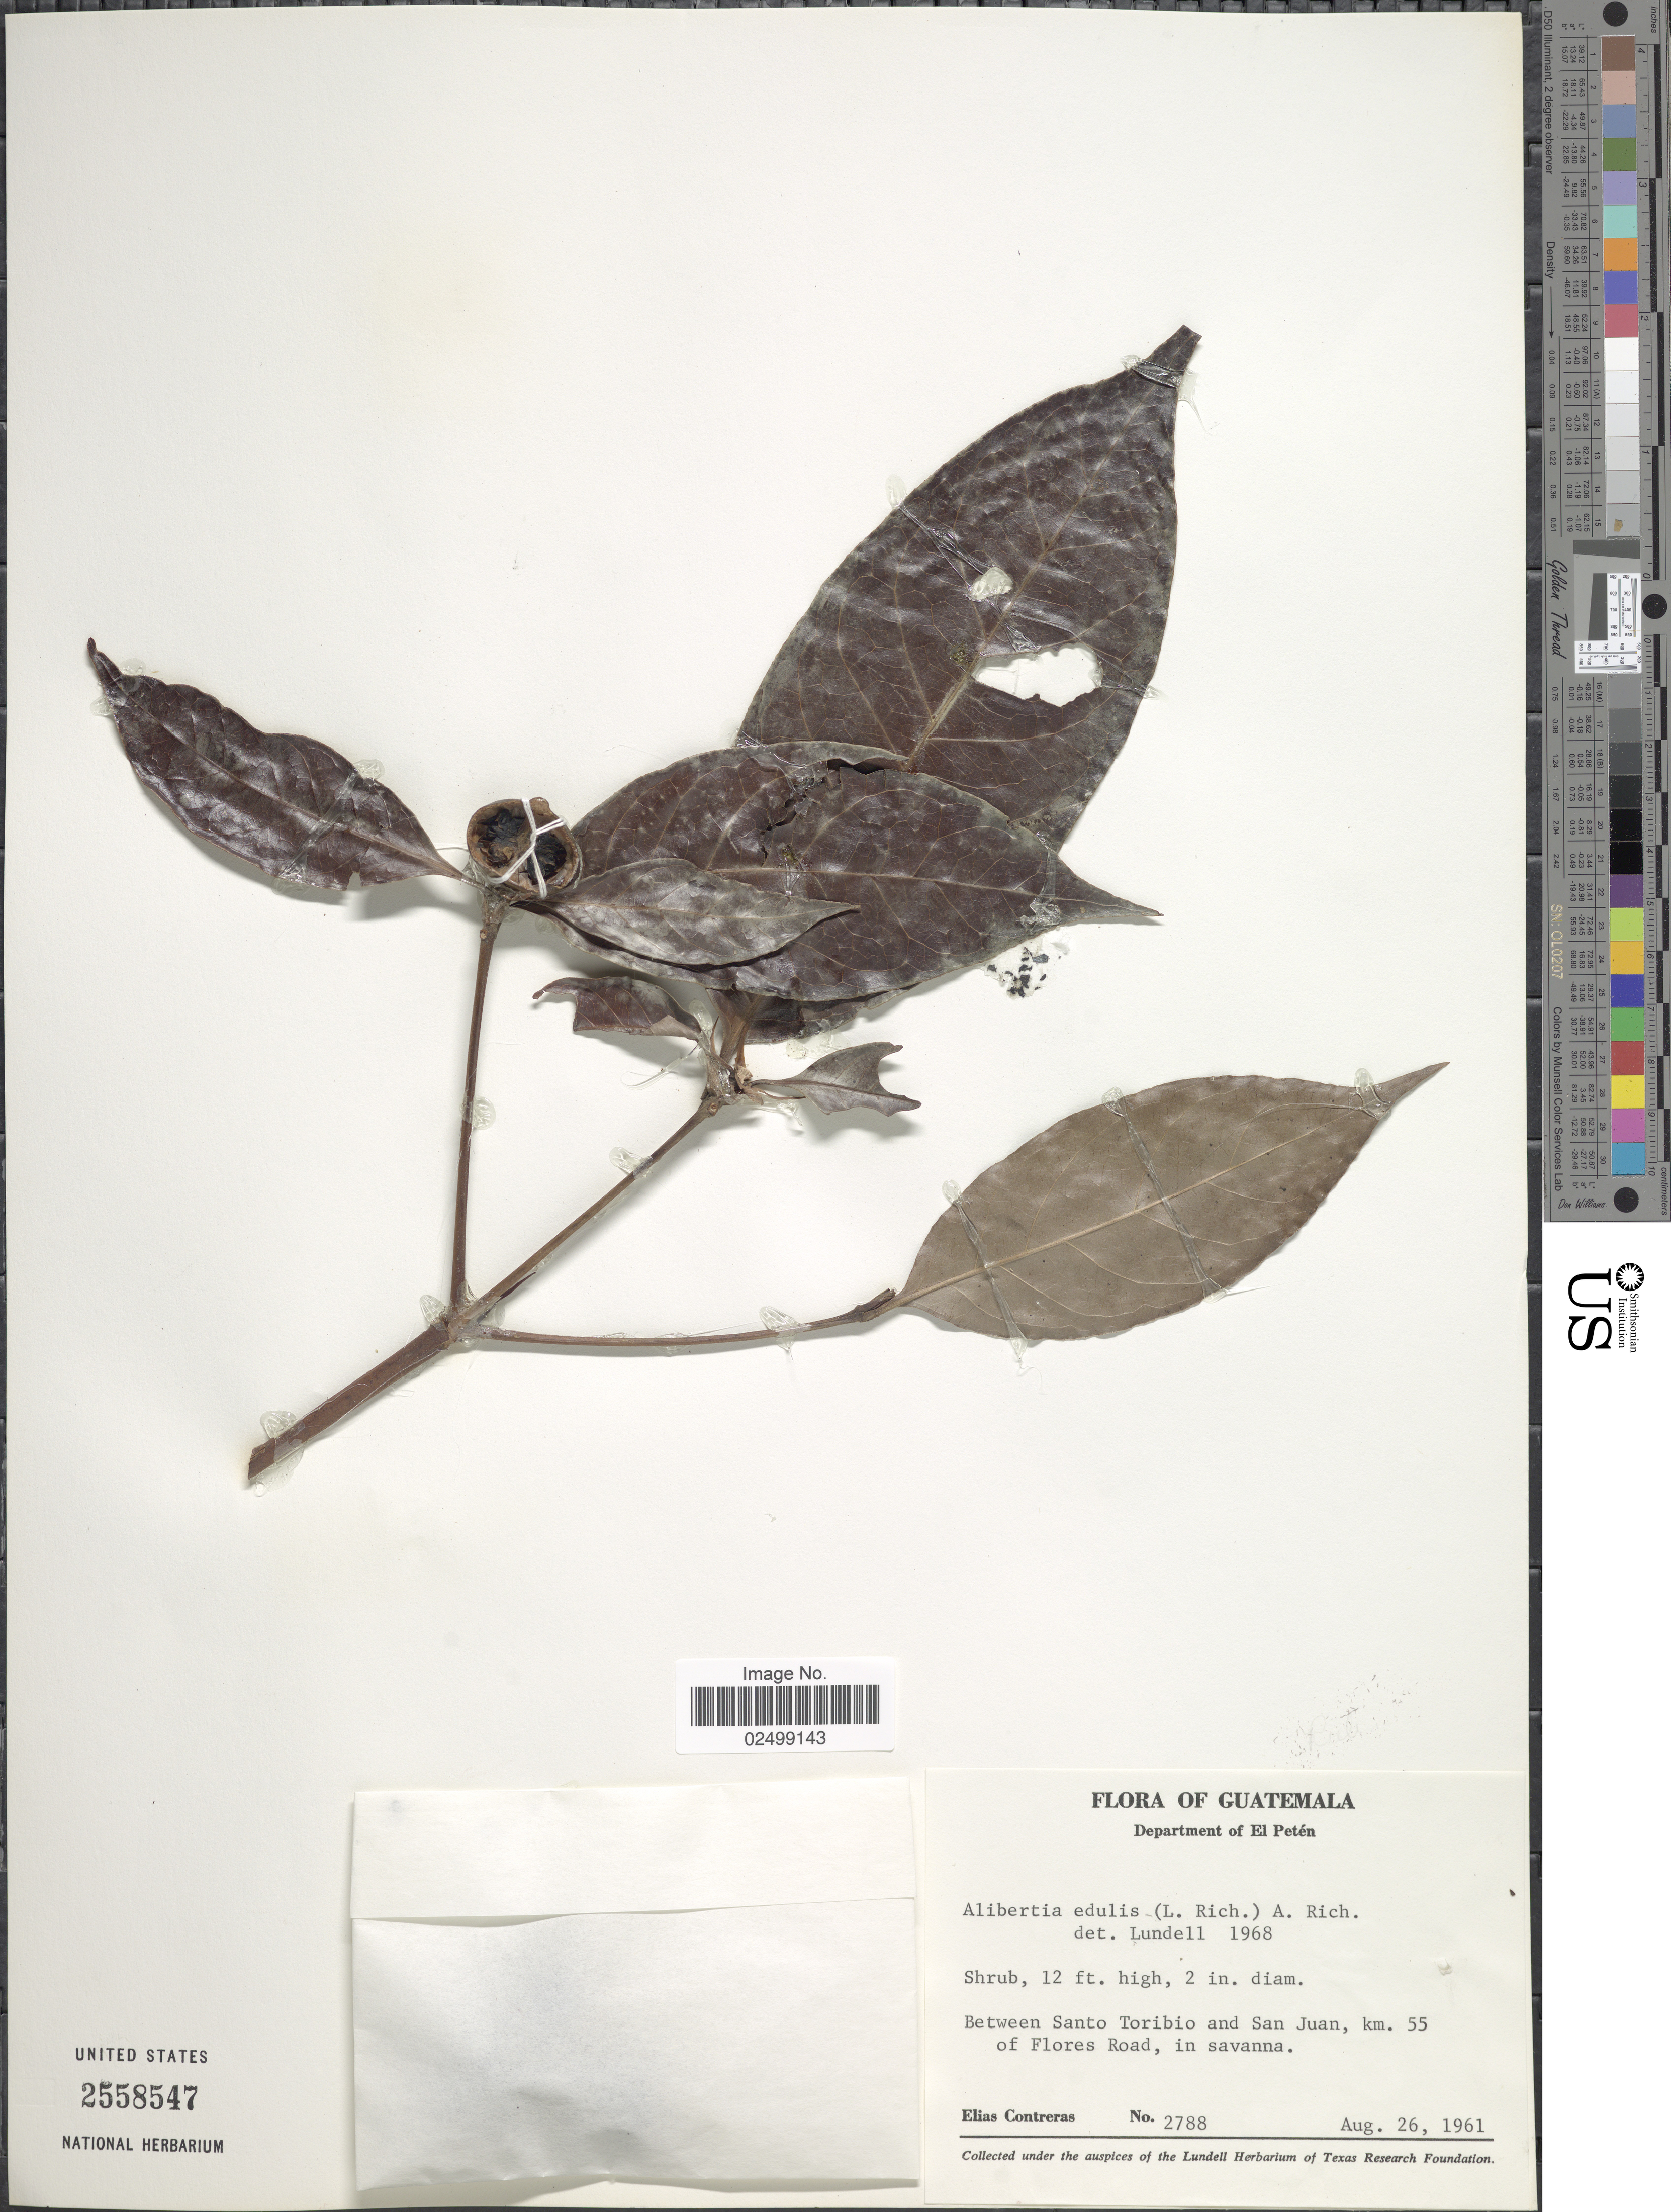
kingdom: Plantae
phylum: Tracheophyta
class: Magnoliopsida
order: Gentianales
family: Rubiaceae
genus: Alibertia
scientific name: Alibertia edulis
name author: (Rich.) A. Rich. ex DC.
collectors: E. Contreras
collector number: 2788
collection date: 1961-08-26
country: Guatemala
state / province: El Petén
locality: Department of El Peten. Between Santo Toribio and San Juan, km. 55 of Flores Road, in savanna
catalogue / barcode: US 2558547